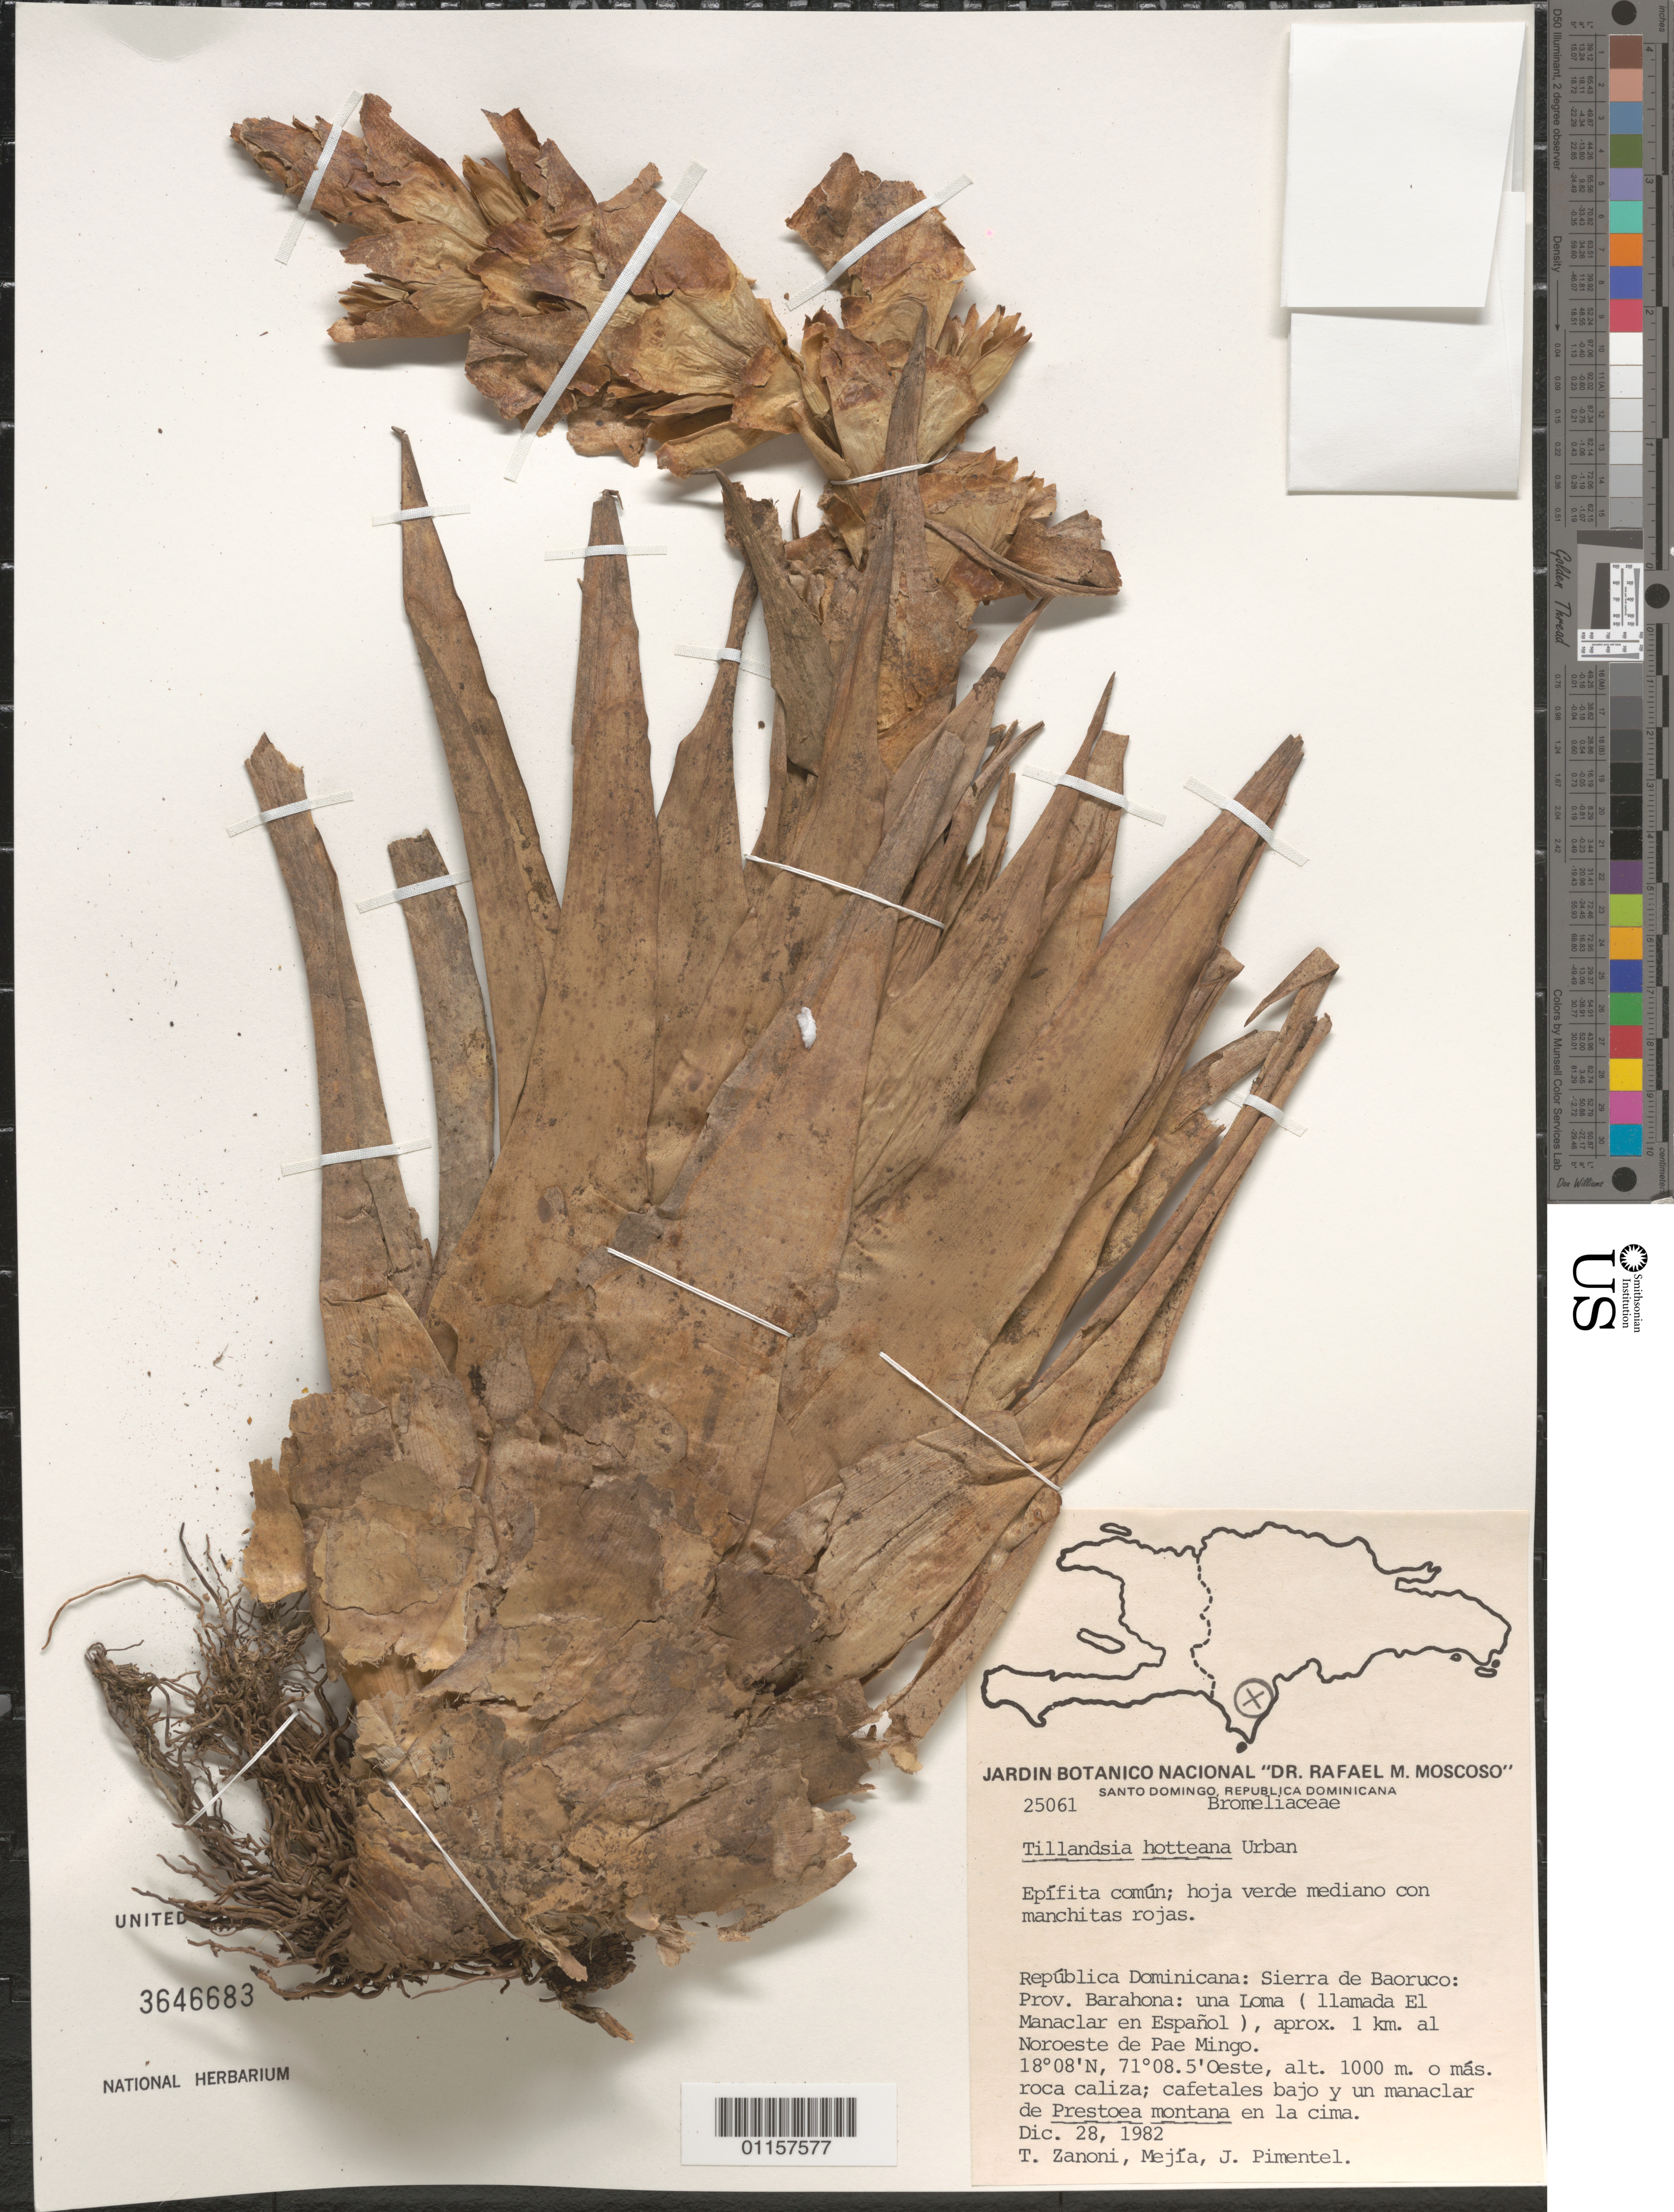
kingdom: Plantae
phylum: Tracheophyta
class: Liliopsida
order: Poales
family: Bromeliaceae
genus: Tillandsia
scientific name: Tillandsia hotteana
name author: Urb.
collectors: T. A. Zanoni, M. Mejia & J. Pimentel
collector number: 25061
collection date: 1982-12-28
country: Dominican Republic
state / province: Barahona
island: Hispaniola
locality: Sierra de Baoruco, una Loma (llamada El Manaclar en Español), aprox. 1 km al Moroeste de Pae Mingo.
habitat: Roca caliza; cafetales bajo y un manaclar de Prestoea montana en la cima.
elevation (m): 1000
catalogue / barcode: US 3646683